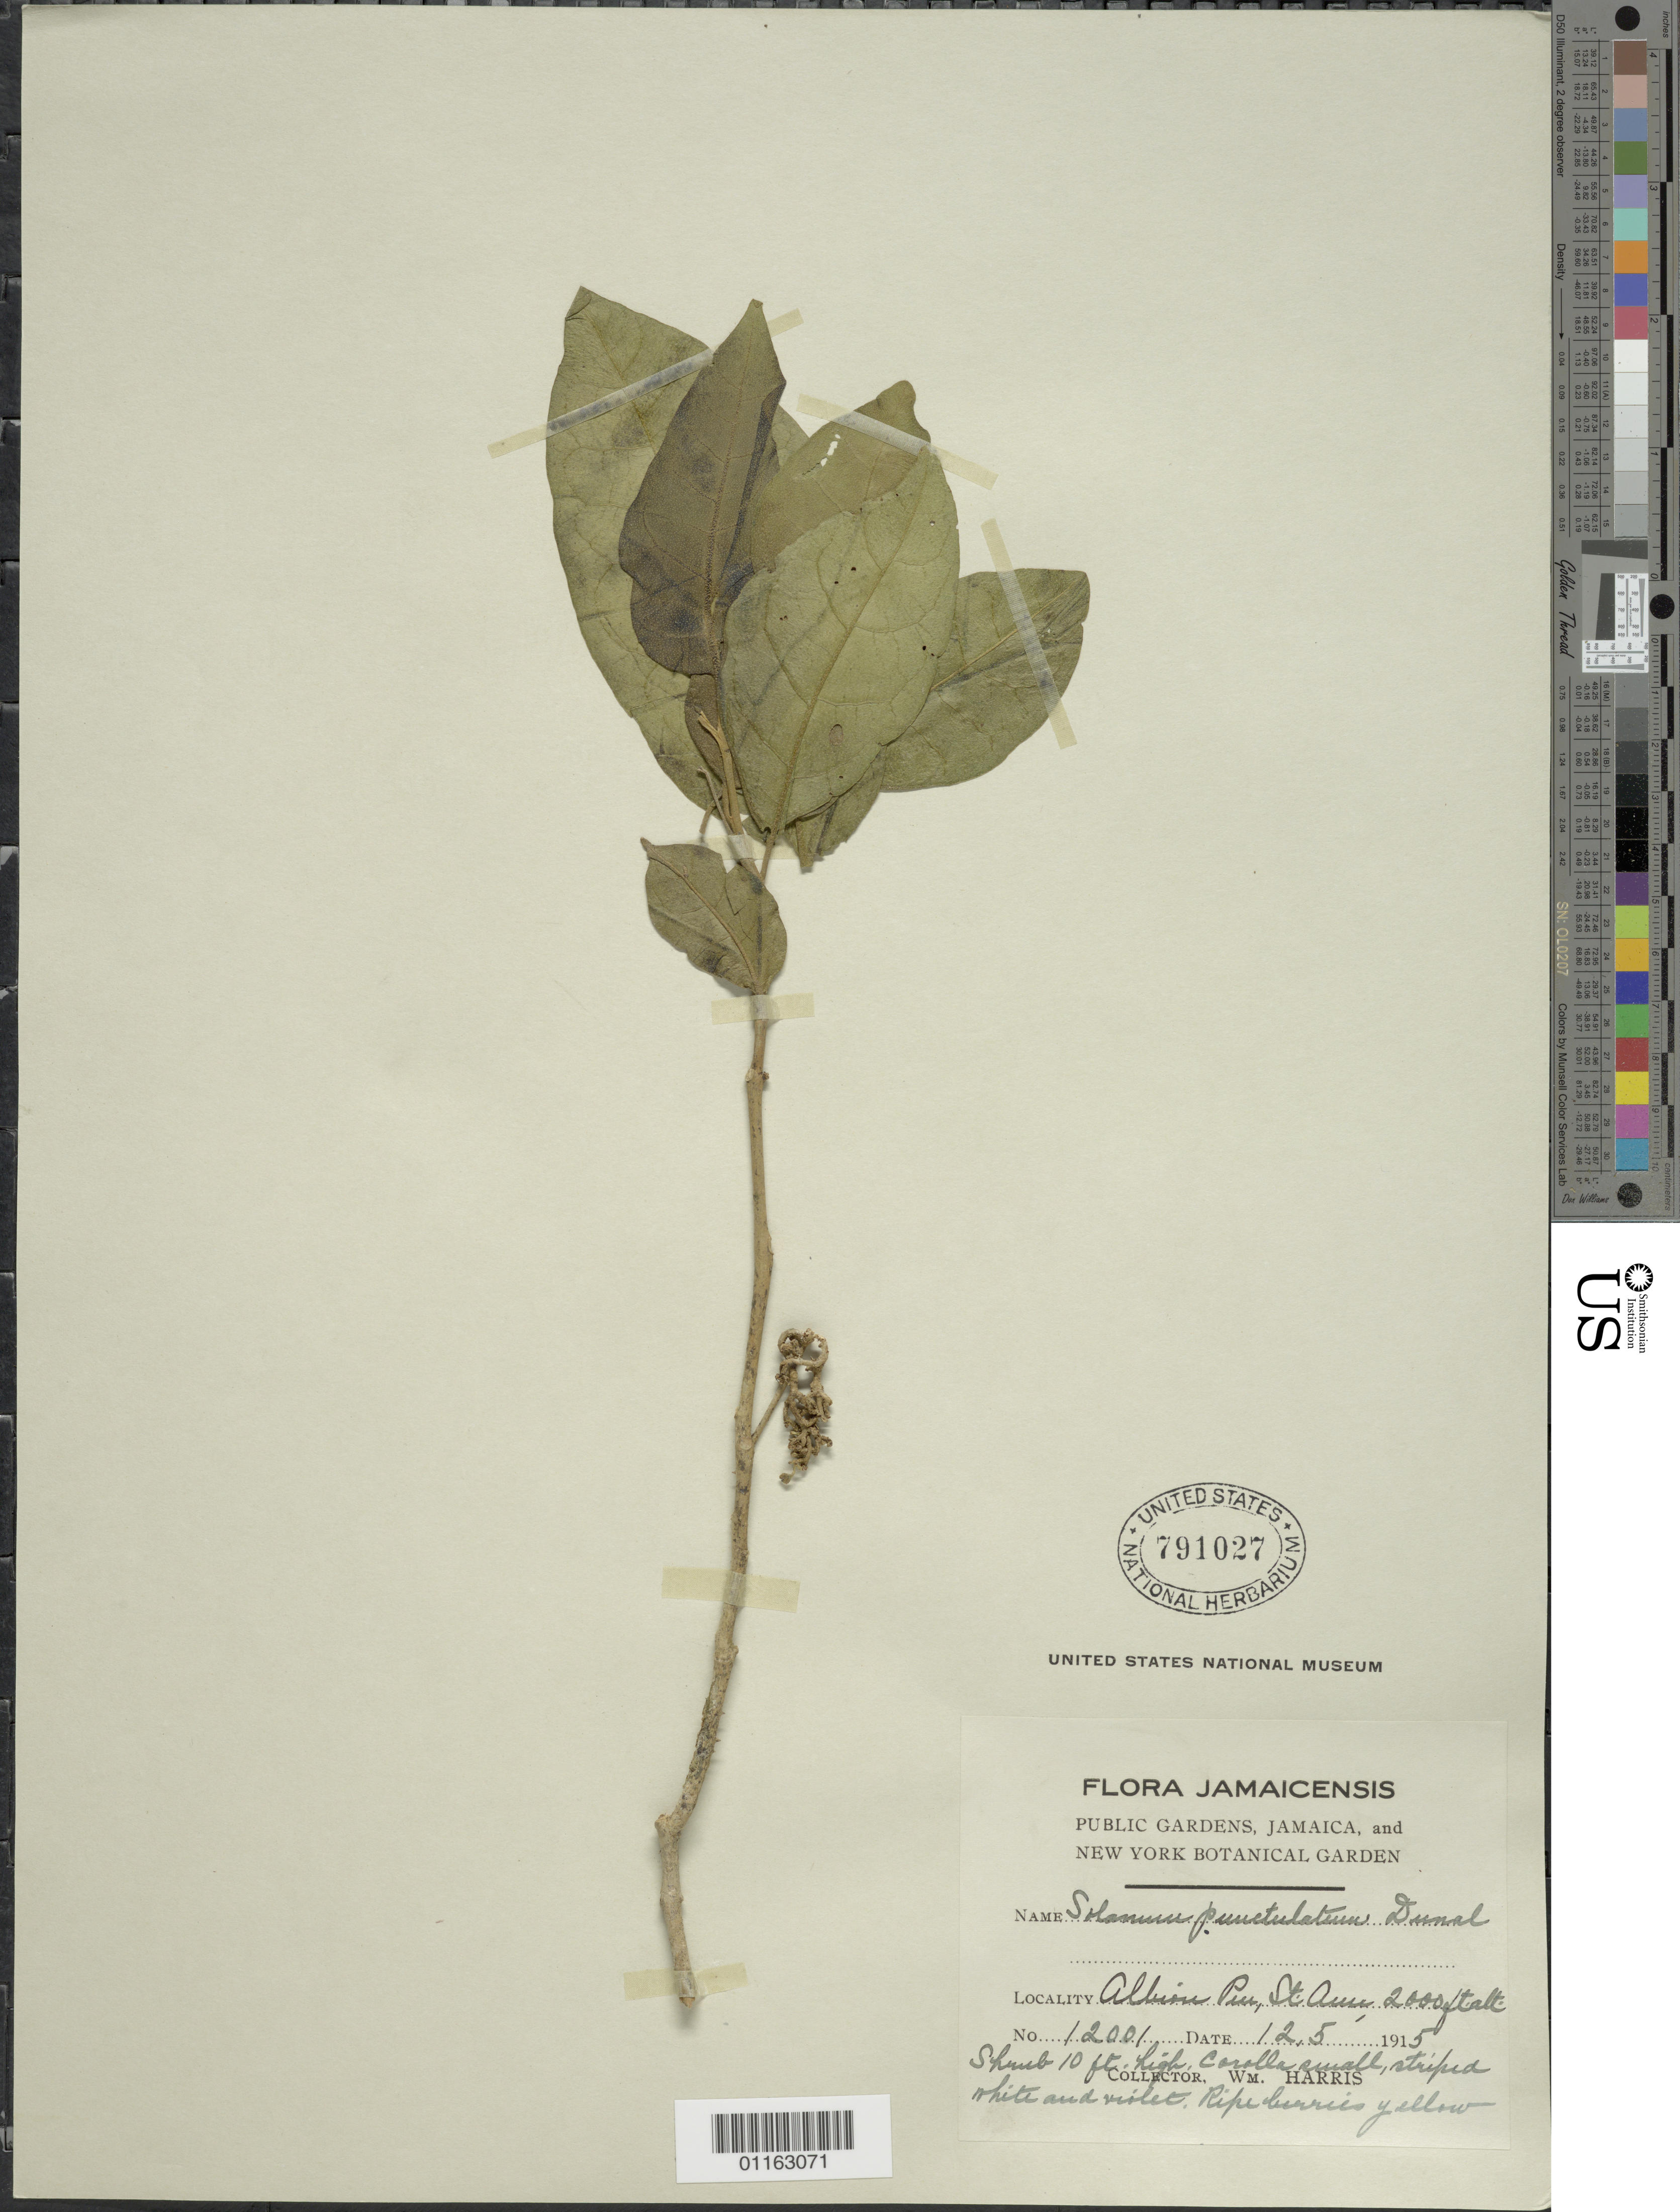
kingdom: Plantae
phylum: Tracheophyta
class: Magnoliopsida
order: Solanales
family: Solanaceae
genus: Solanum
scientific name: Solanum punctulatum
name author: Dunal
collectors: W. Harris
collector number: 12001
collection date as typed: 12 May 1915 or 05 Dec 1915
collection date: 1915-05-12 or 1915-12-05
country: Jamaica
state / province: Saint Ann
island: Jamaica I.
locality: Albion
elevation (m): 610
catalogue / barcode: US 791027